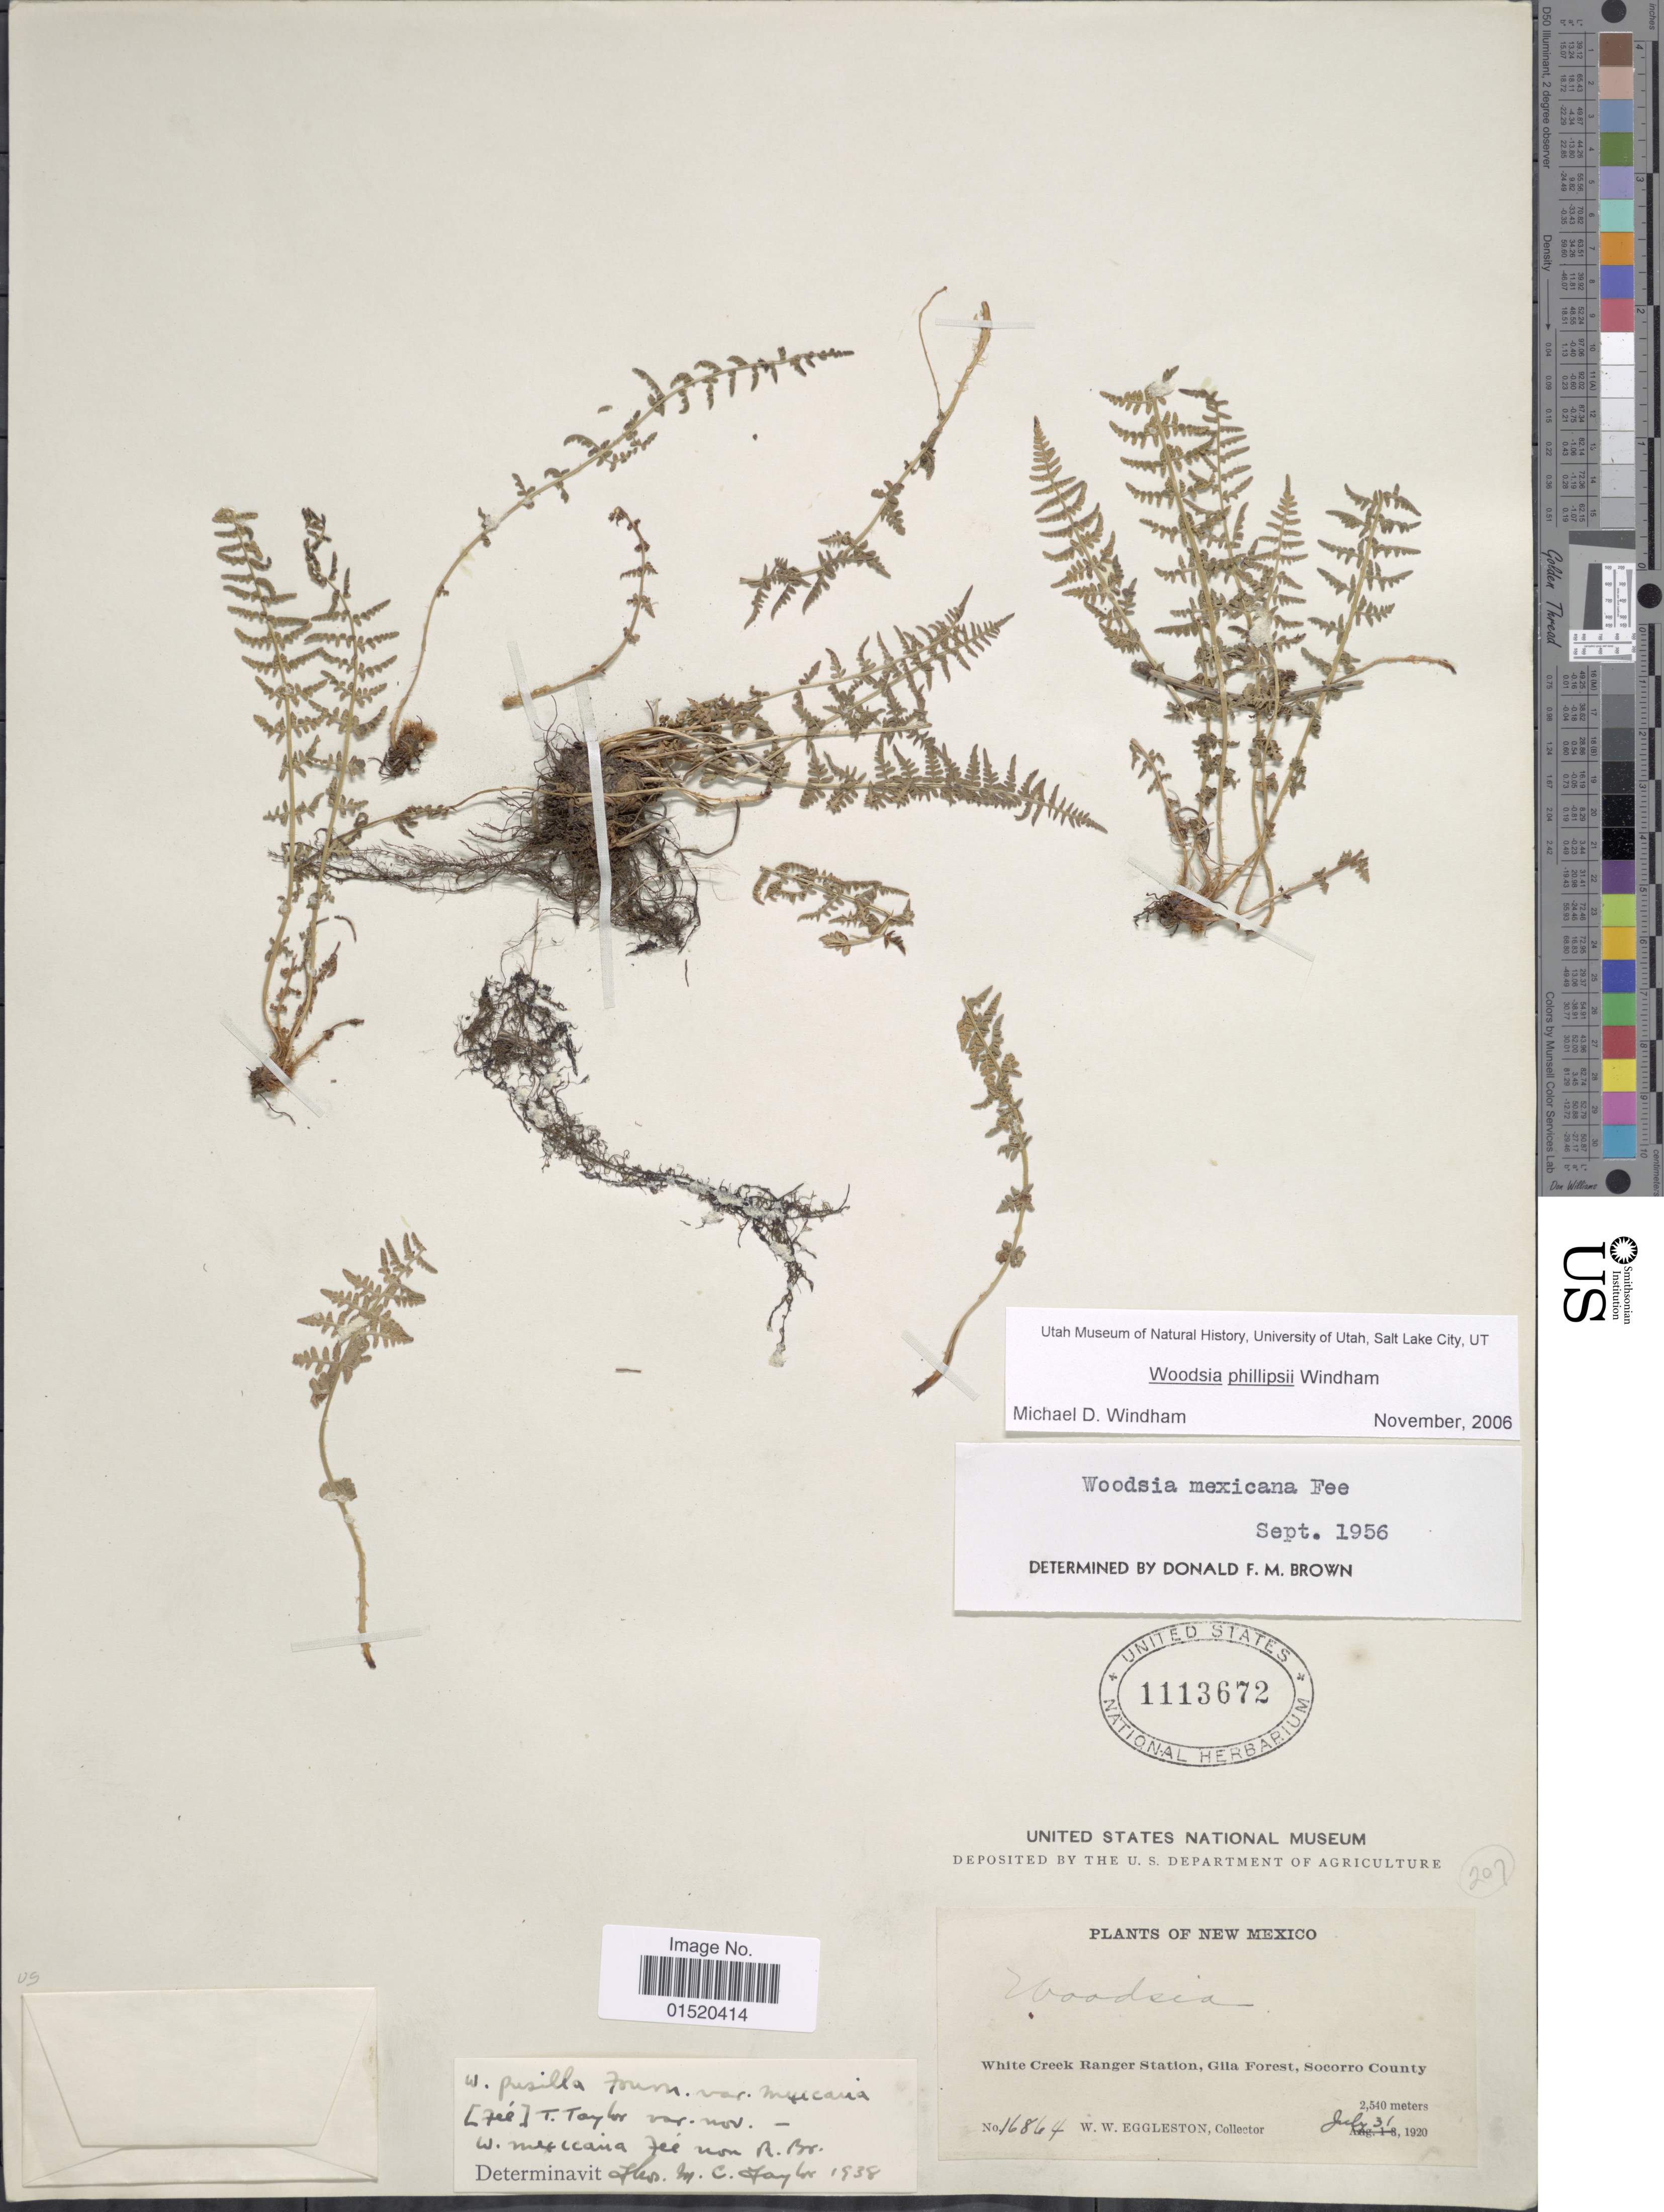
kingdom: Plantae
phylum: Tracheophyta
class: Polypodiopsida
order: Polypodiales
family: Woodsiaceae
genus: Woodsia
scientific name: Woodsia phillipsii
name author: Windham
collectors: W. W. Eggleston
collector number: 16864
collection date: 1920-07-31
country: United States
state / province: New Mexico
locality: White Creek Ranger Station, Gila Forest, Socorro County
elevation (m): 2540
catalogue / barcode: US 1113672